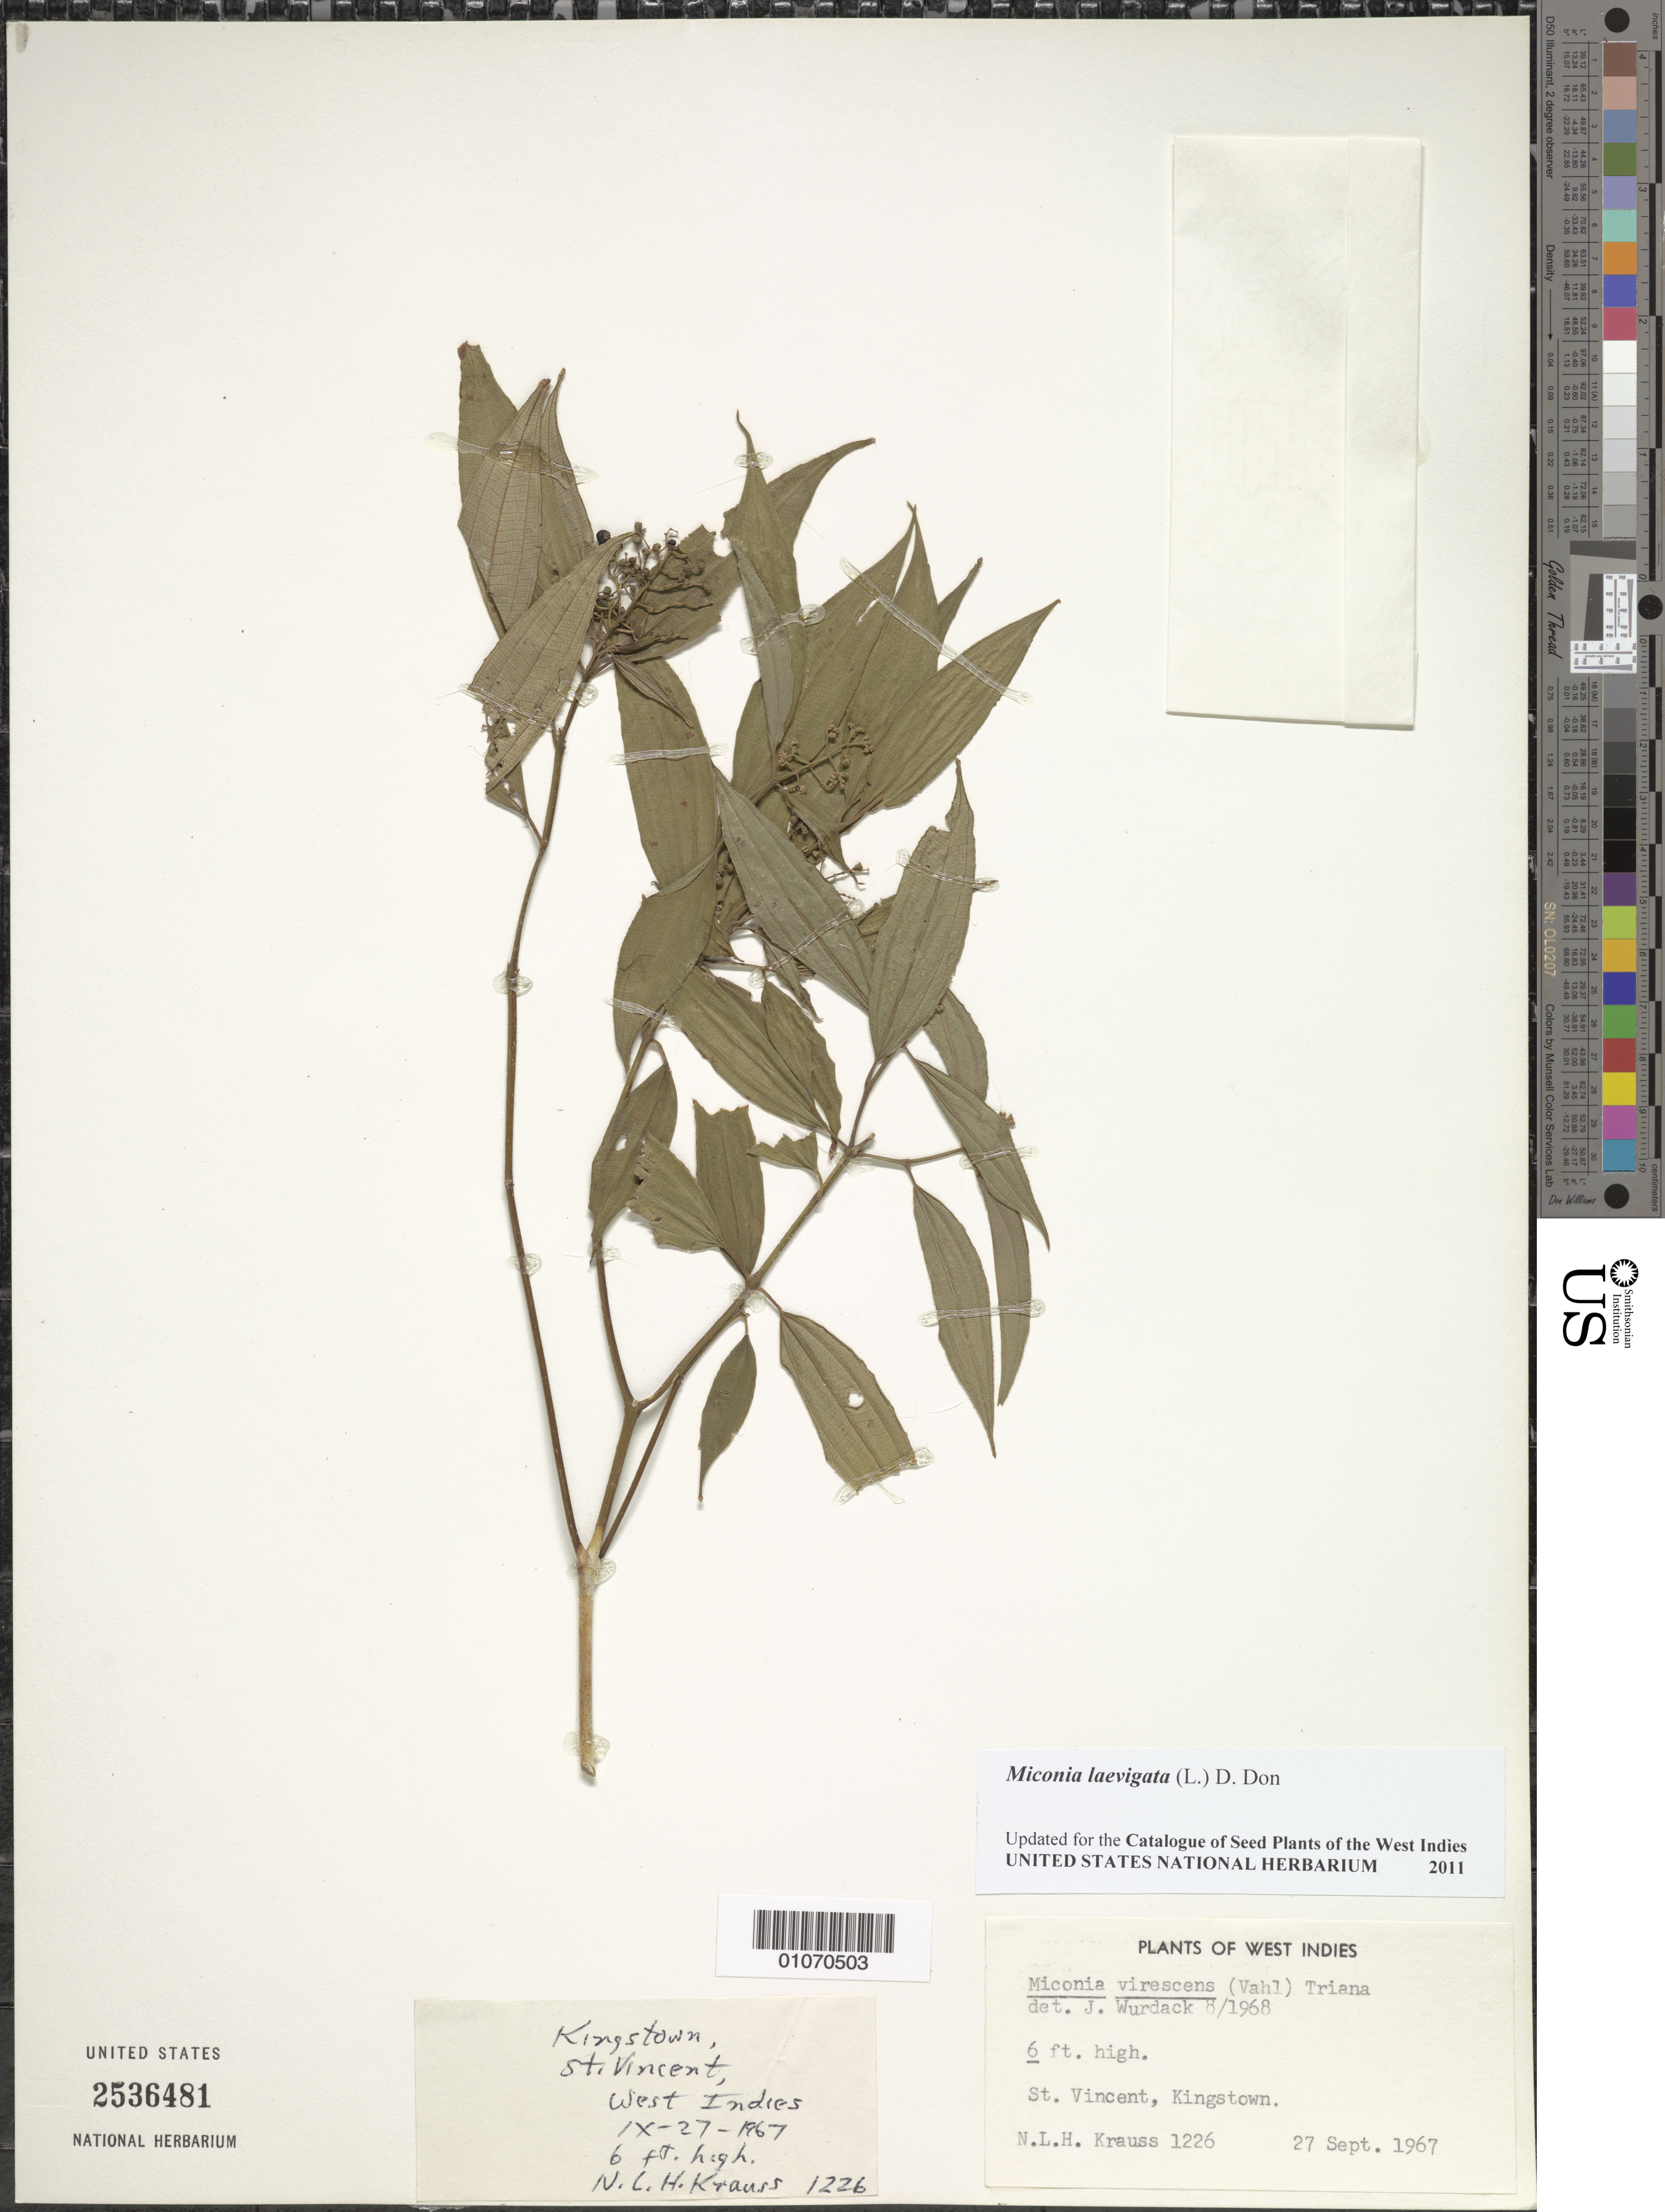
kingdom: Plantae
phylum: Tracheophyta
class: Magnoliopsida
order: Myrtales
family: Melastomataceae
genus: Miconia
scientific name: Miconia laevigata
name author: (L.) D. Don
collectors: N. Krauss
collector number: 1226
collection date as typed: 27 Sep 1967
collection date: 1967-09-27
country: St. Vincent - Grenadines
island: St. Vincent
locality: Kingstown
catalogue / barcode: US 2536481